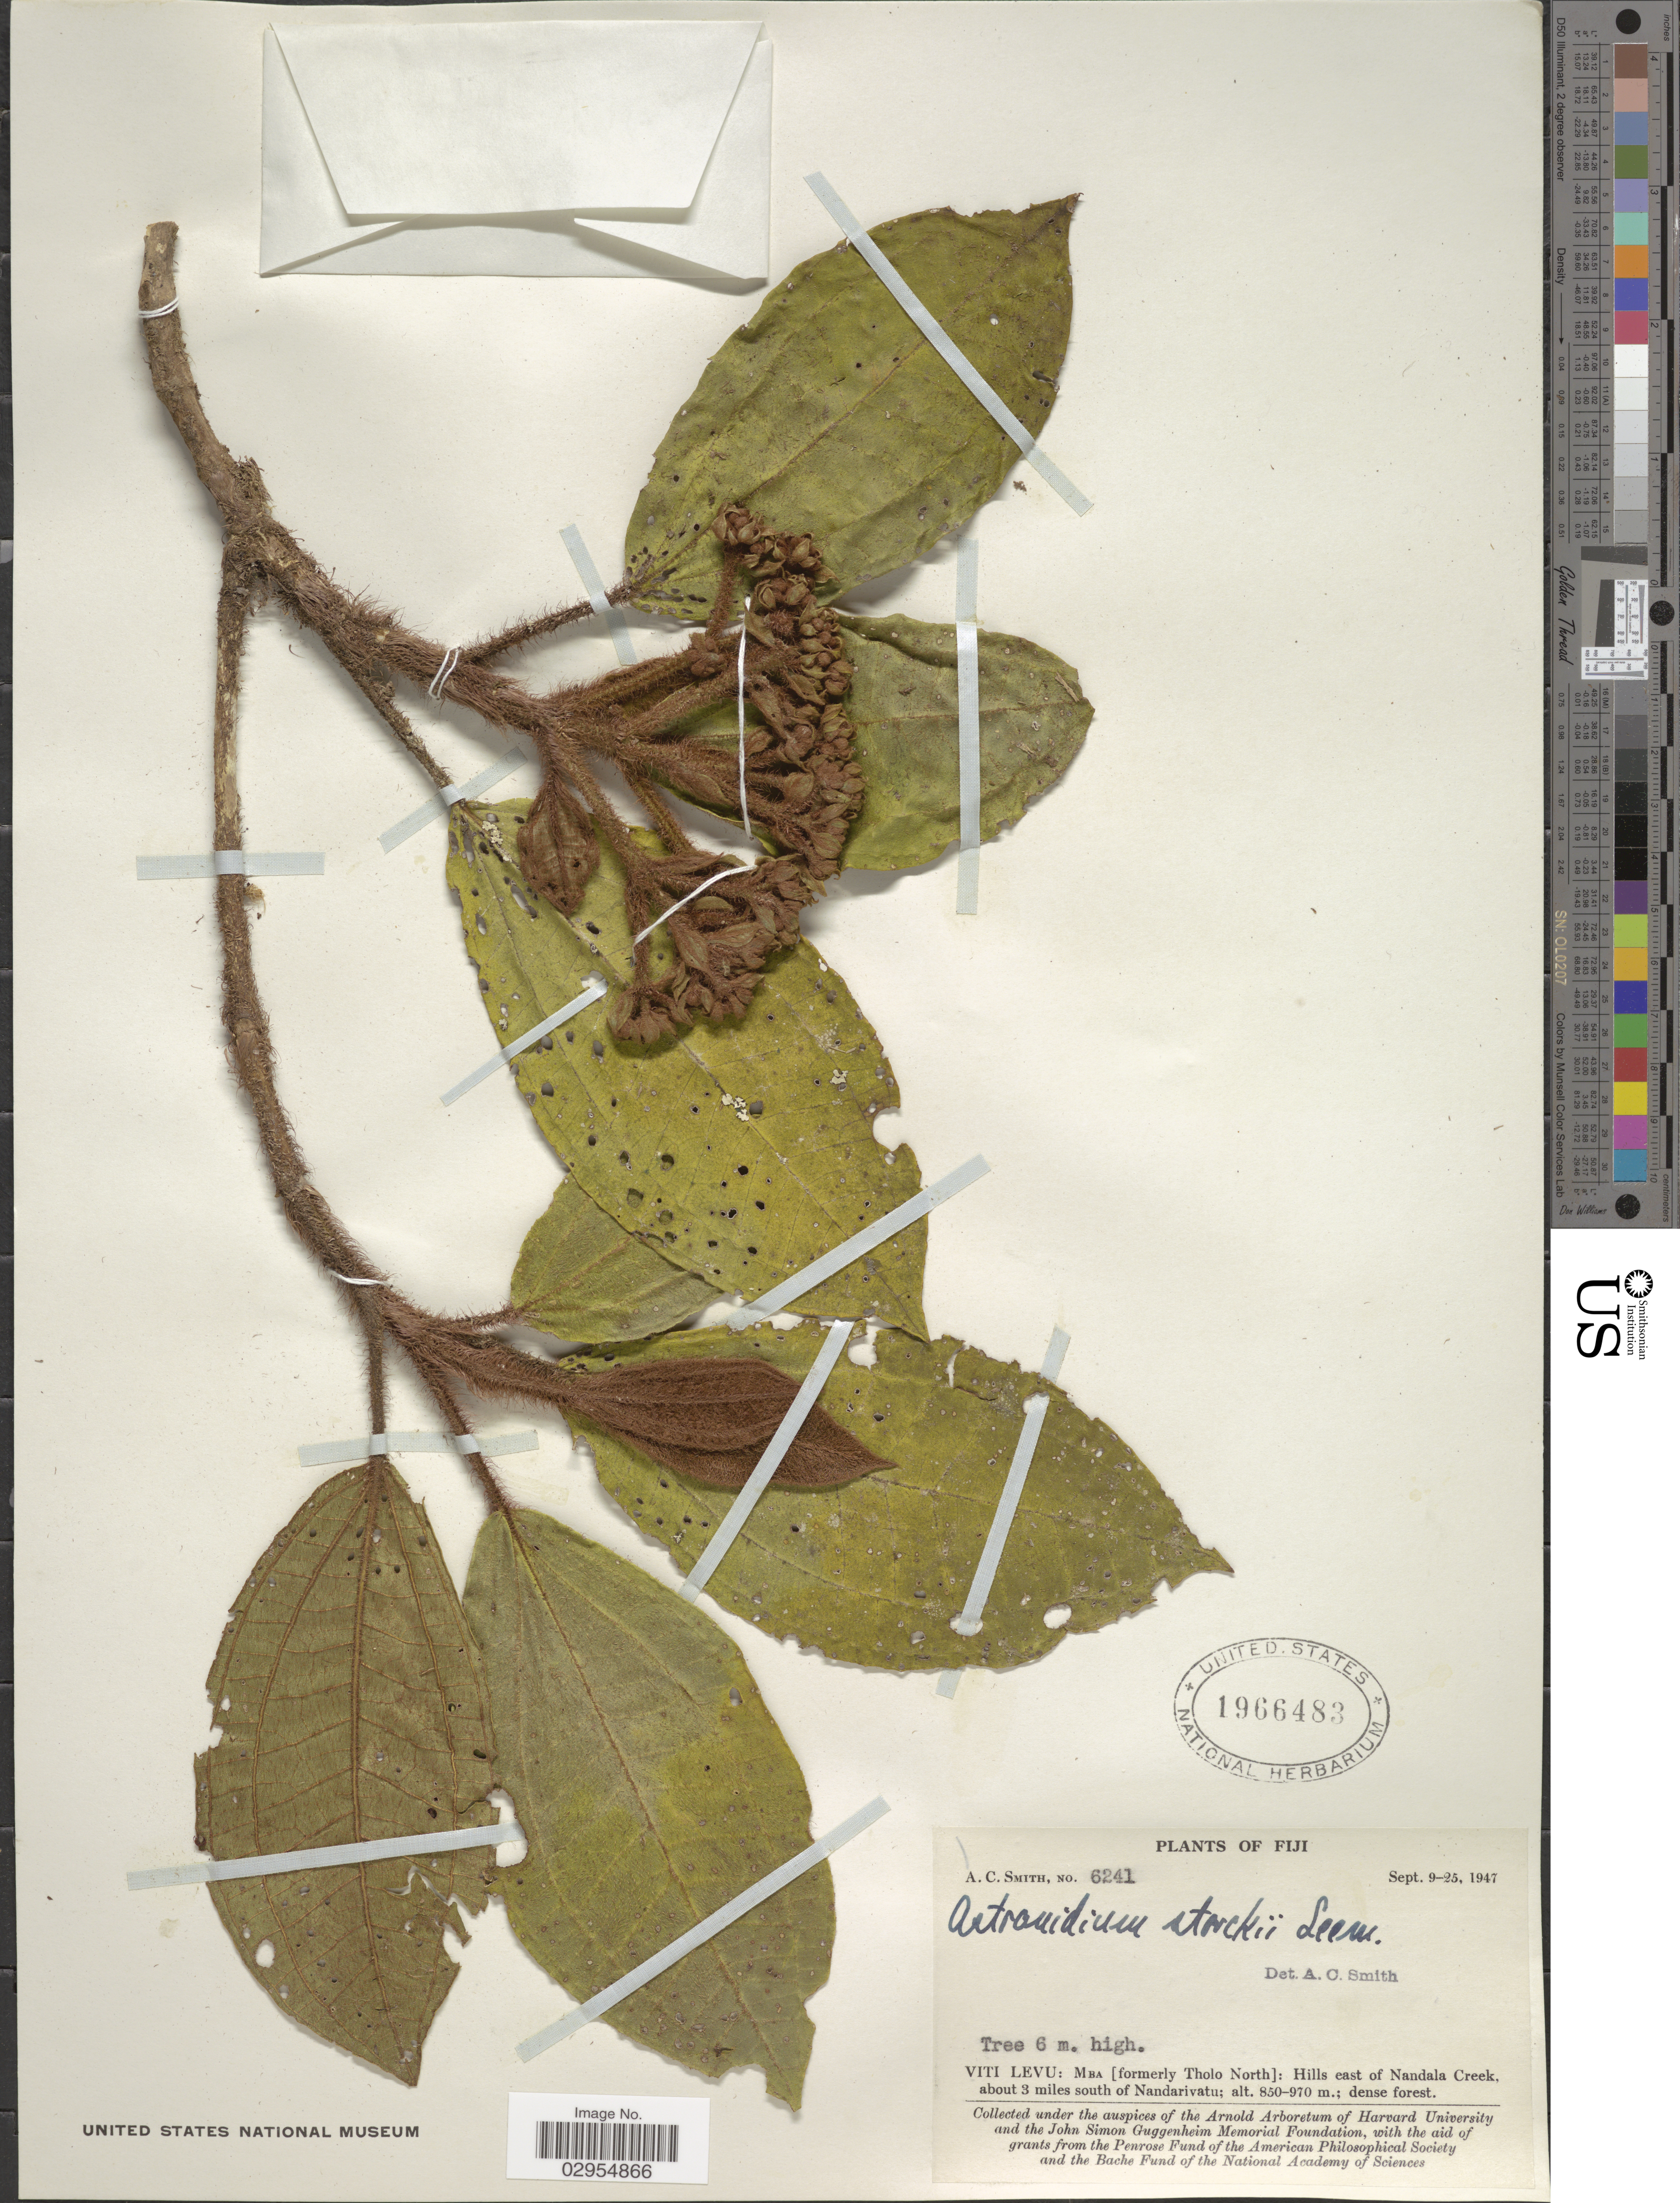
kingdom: Plantae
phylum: Tracheophyta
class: Magnoliopsida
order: Myrtales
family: Melastomataceae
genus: Astronidium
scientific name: Astronidium storckii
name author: Seem.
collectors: A. C. Smith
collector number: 6241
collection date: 1947-09-09/1947-09-25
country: Fiji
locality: Viti Levu: Mba [ formerly Tholo North]: Hills east of Nandala Creek, about 3 miles south of Nandarivatu.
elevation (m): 850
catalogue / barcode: US 1966483